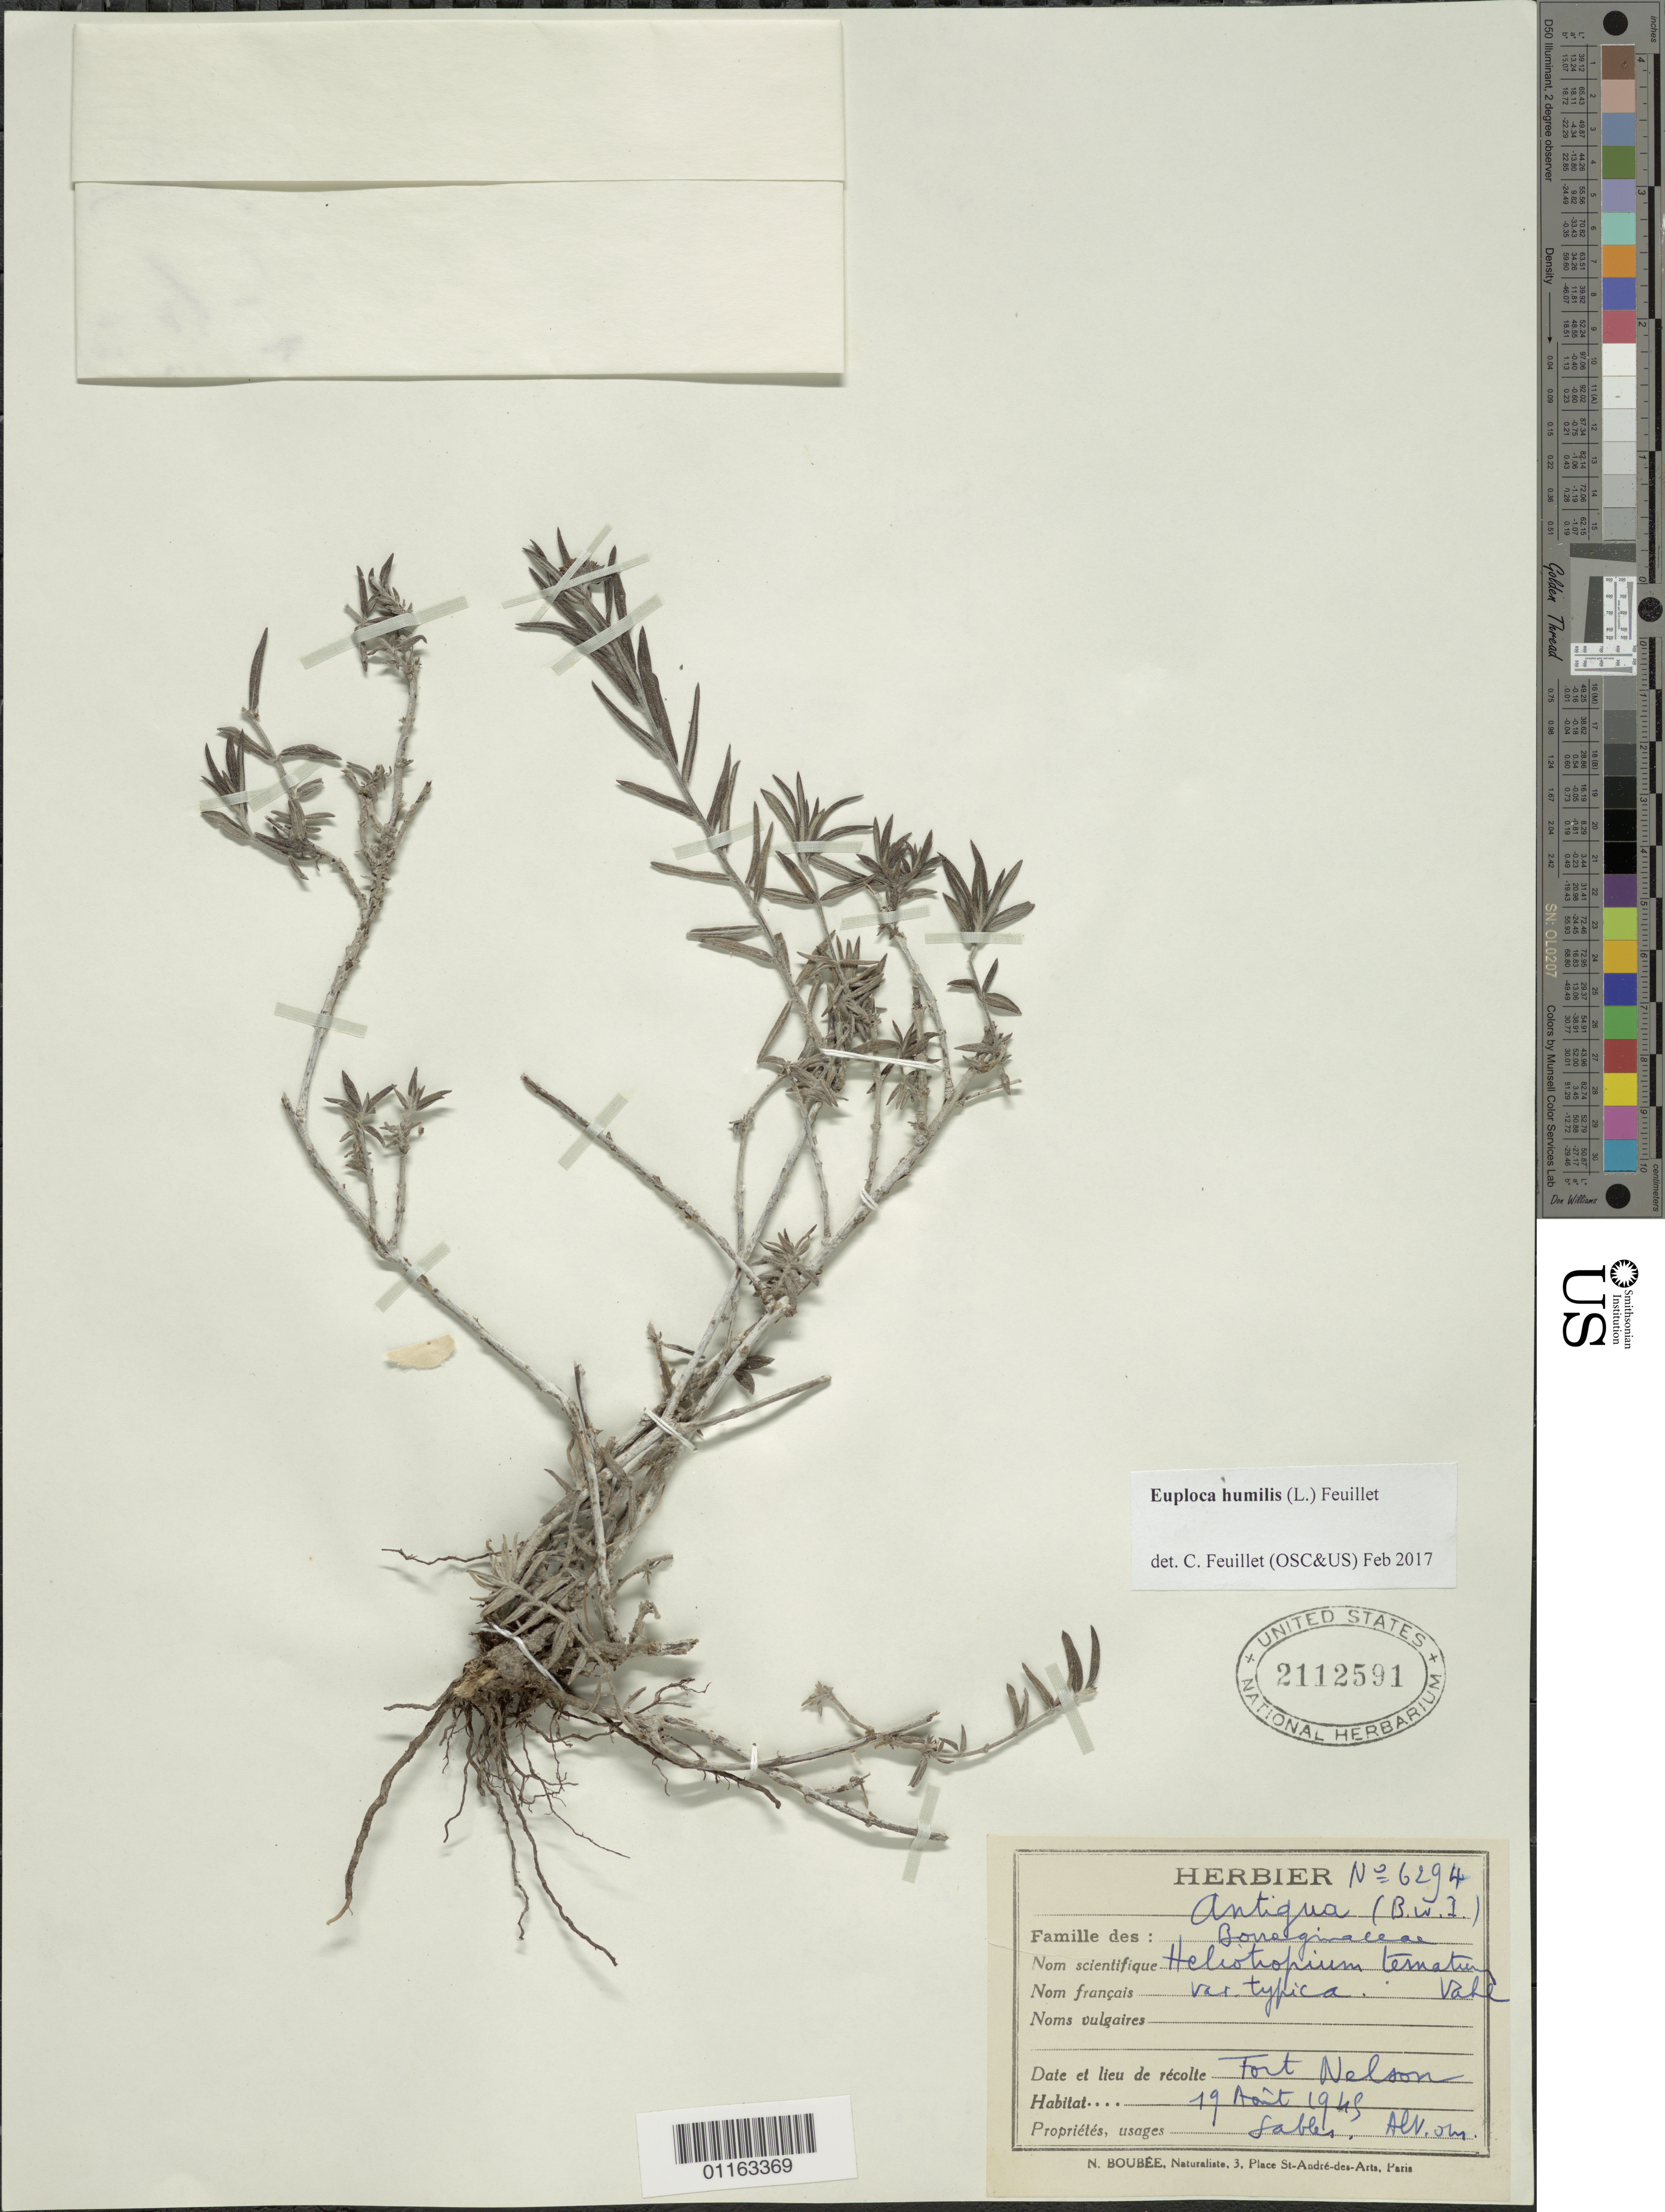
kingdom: Plantae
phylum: Tracheophyta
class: Magnoliopsida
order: Boraginales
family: Heliotropiaceae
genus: Euploca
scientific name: Euploca humilis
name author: (L.) Feuillet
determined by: Feuillet, C.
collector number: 6294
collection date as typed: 19 Aug 1945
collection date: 1945-08-19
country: Antigua and Barbuda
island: Antigua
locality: Fort Nelson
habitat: Sables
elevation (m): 0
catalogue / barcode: US 2112591